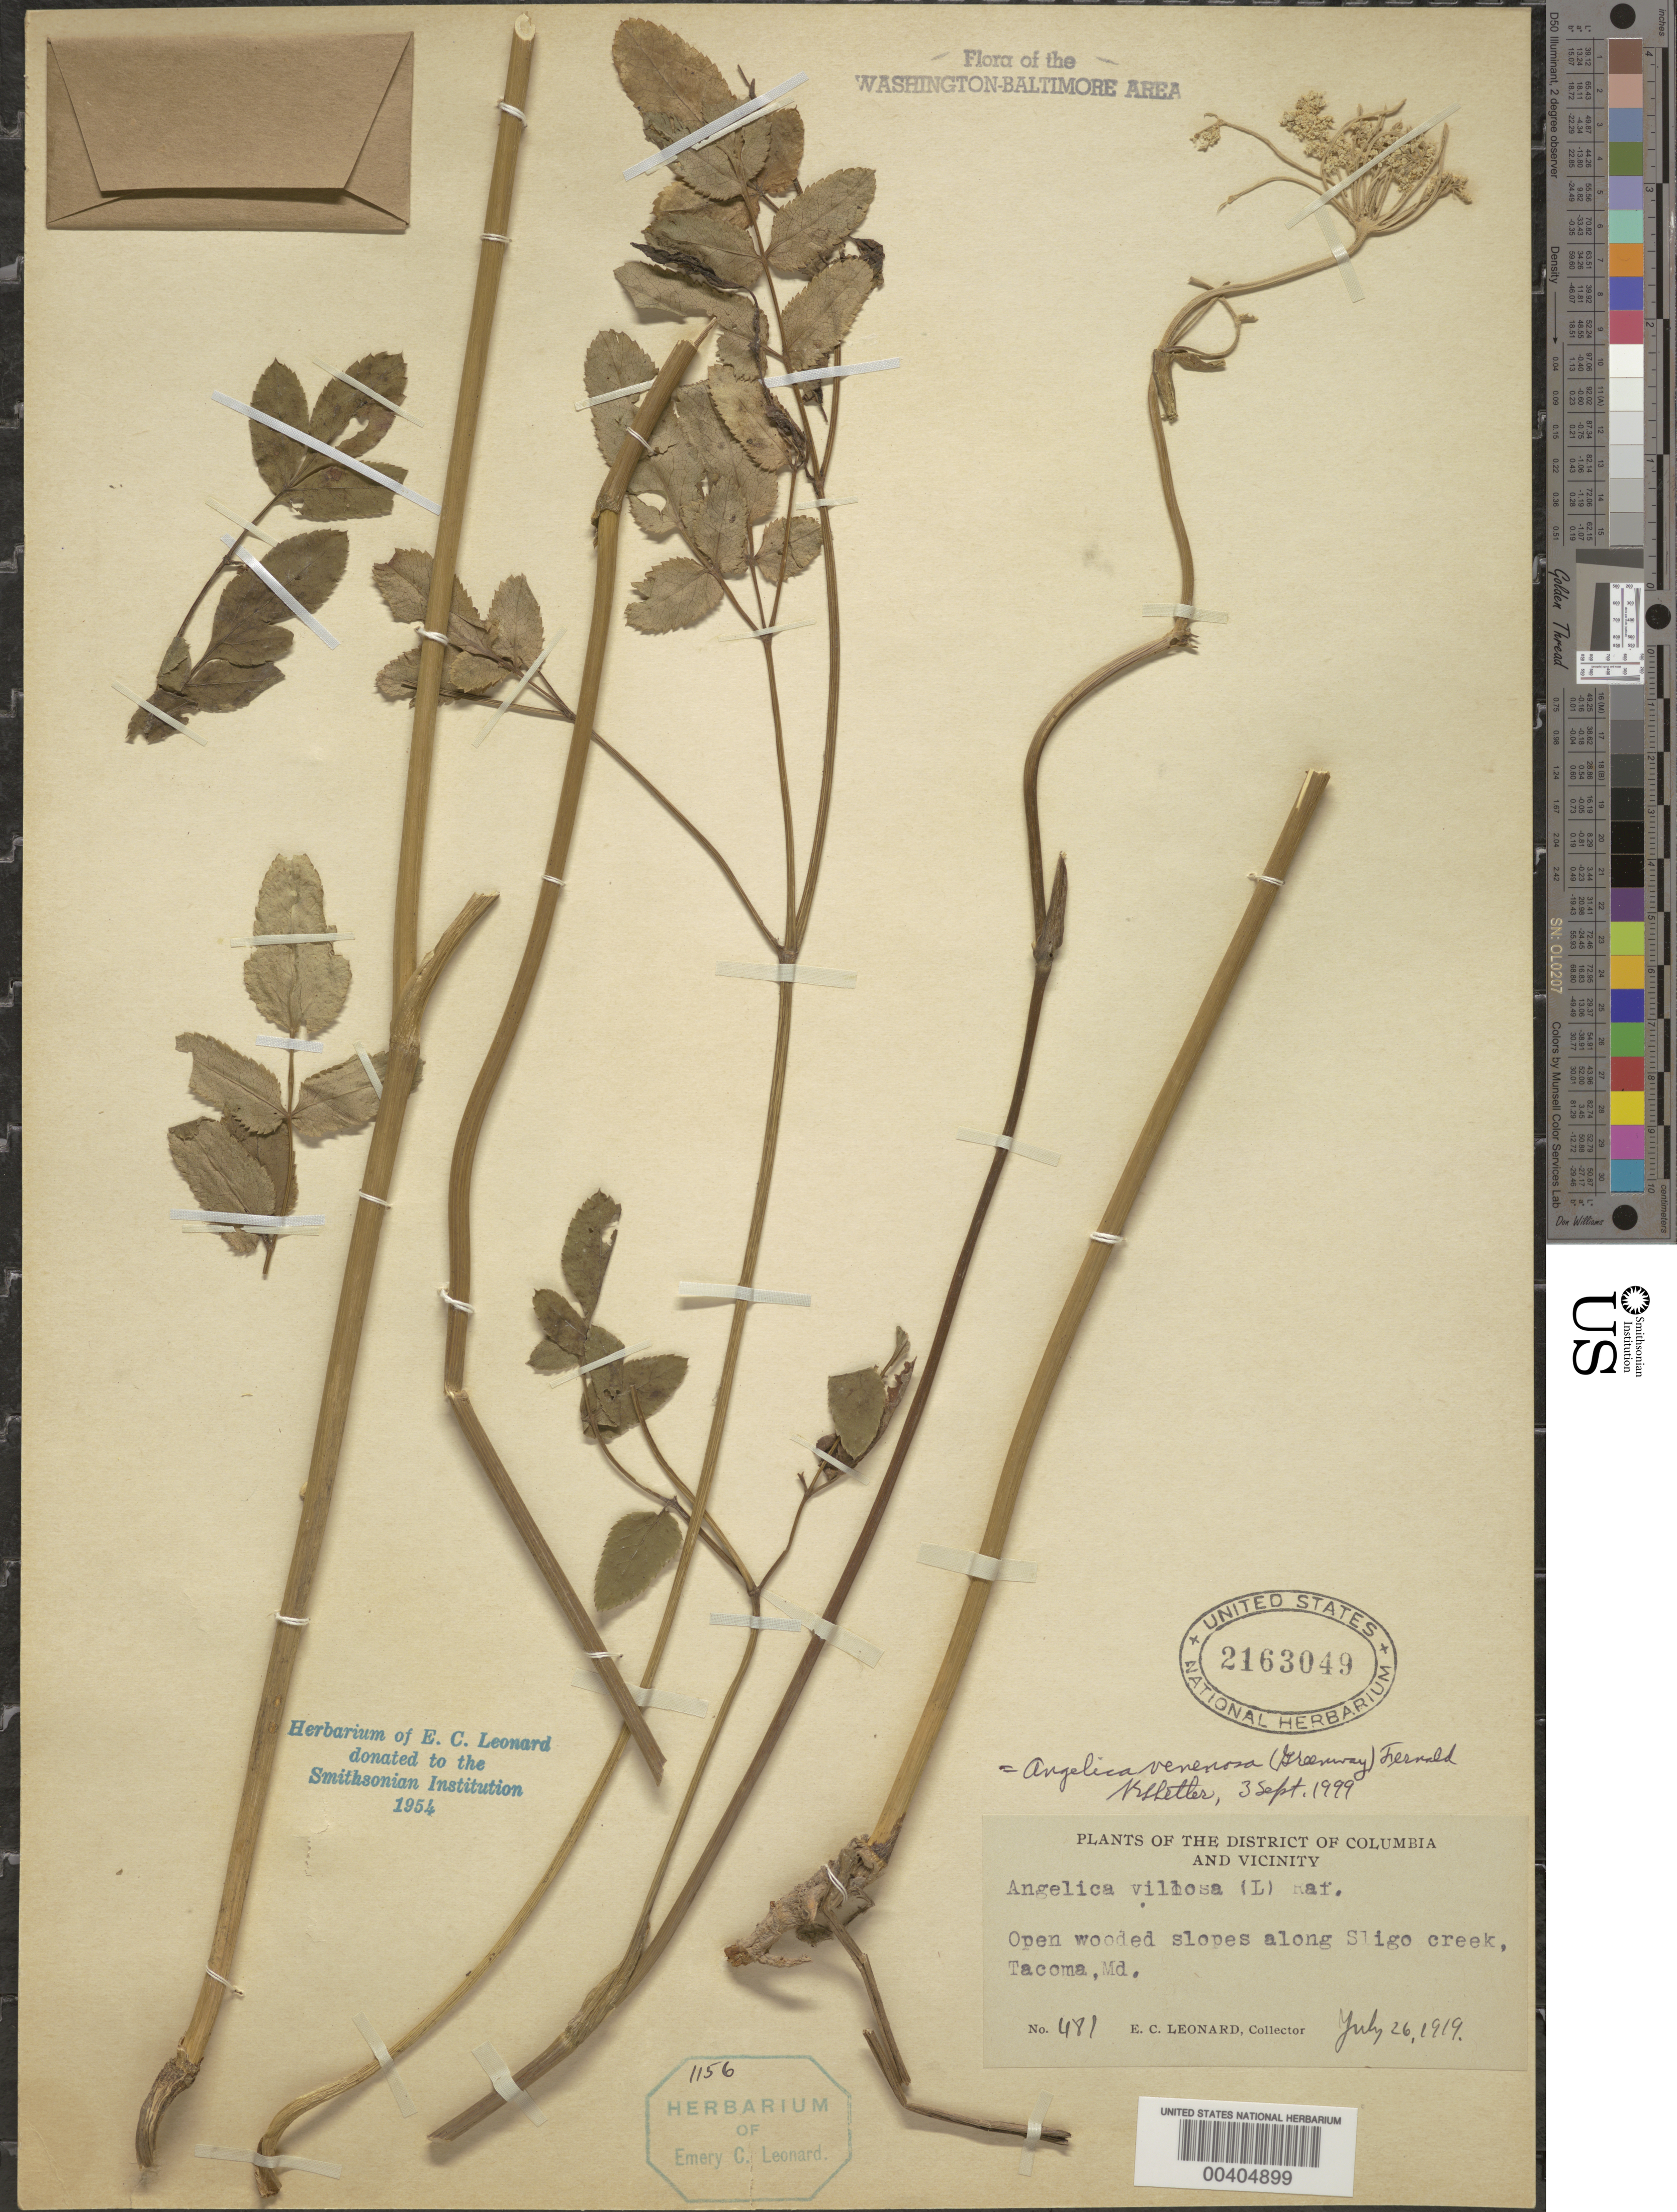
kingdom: Plantae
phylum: Tracheophyta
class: Magnoliopsida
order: Apiales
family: Apiaceae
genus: Angelica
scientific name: Angelica venenosa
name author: (Greenway) Fernald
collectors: E. C. Leonard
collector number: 481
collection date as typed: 26 Jul 1919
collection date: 1919-07-26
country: United States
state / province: Maryland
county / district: Montgomery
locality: Sligo Creek, Takoma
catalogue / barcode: US 2163049